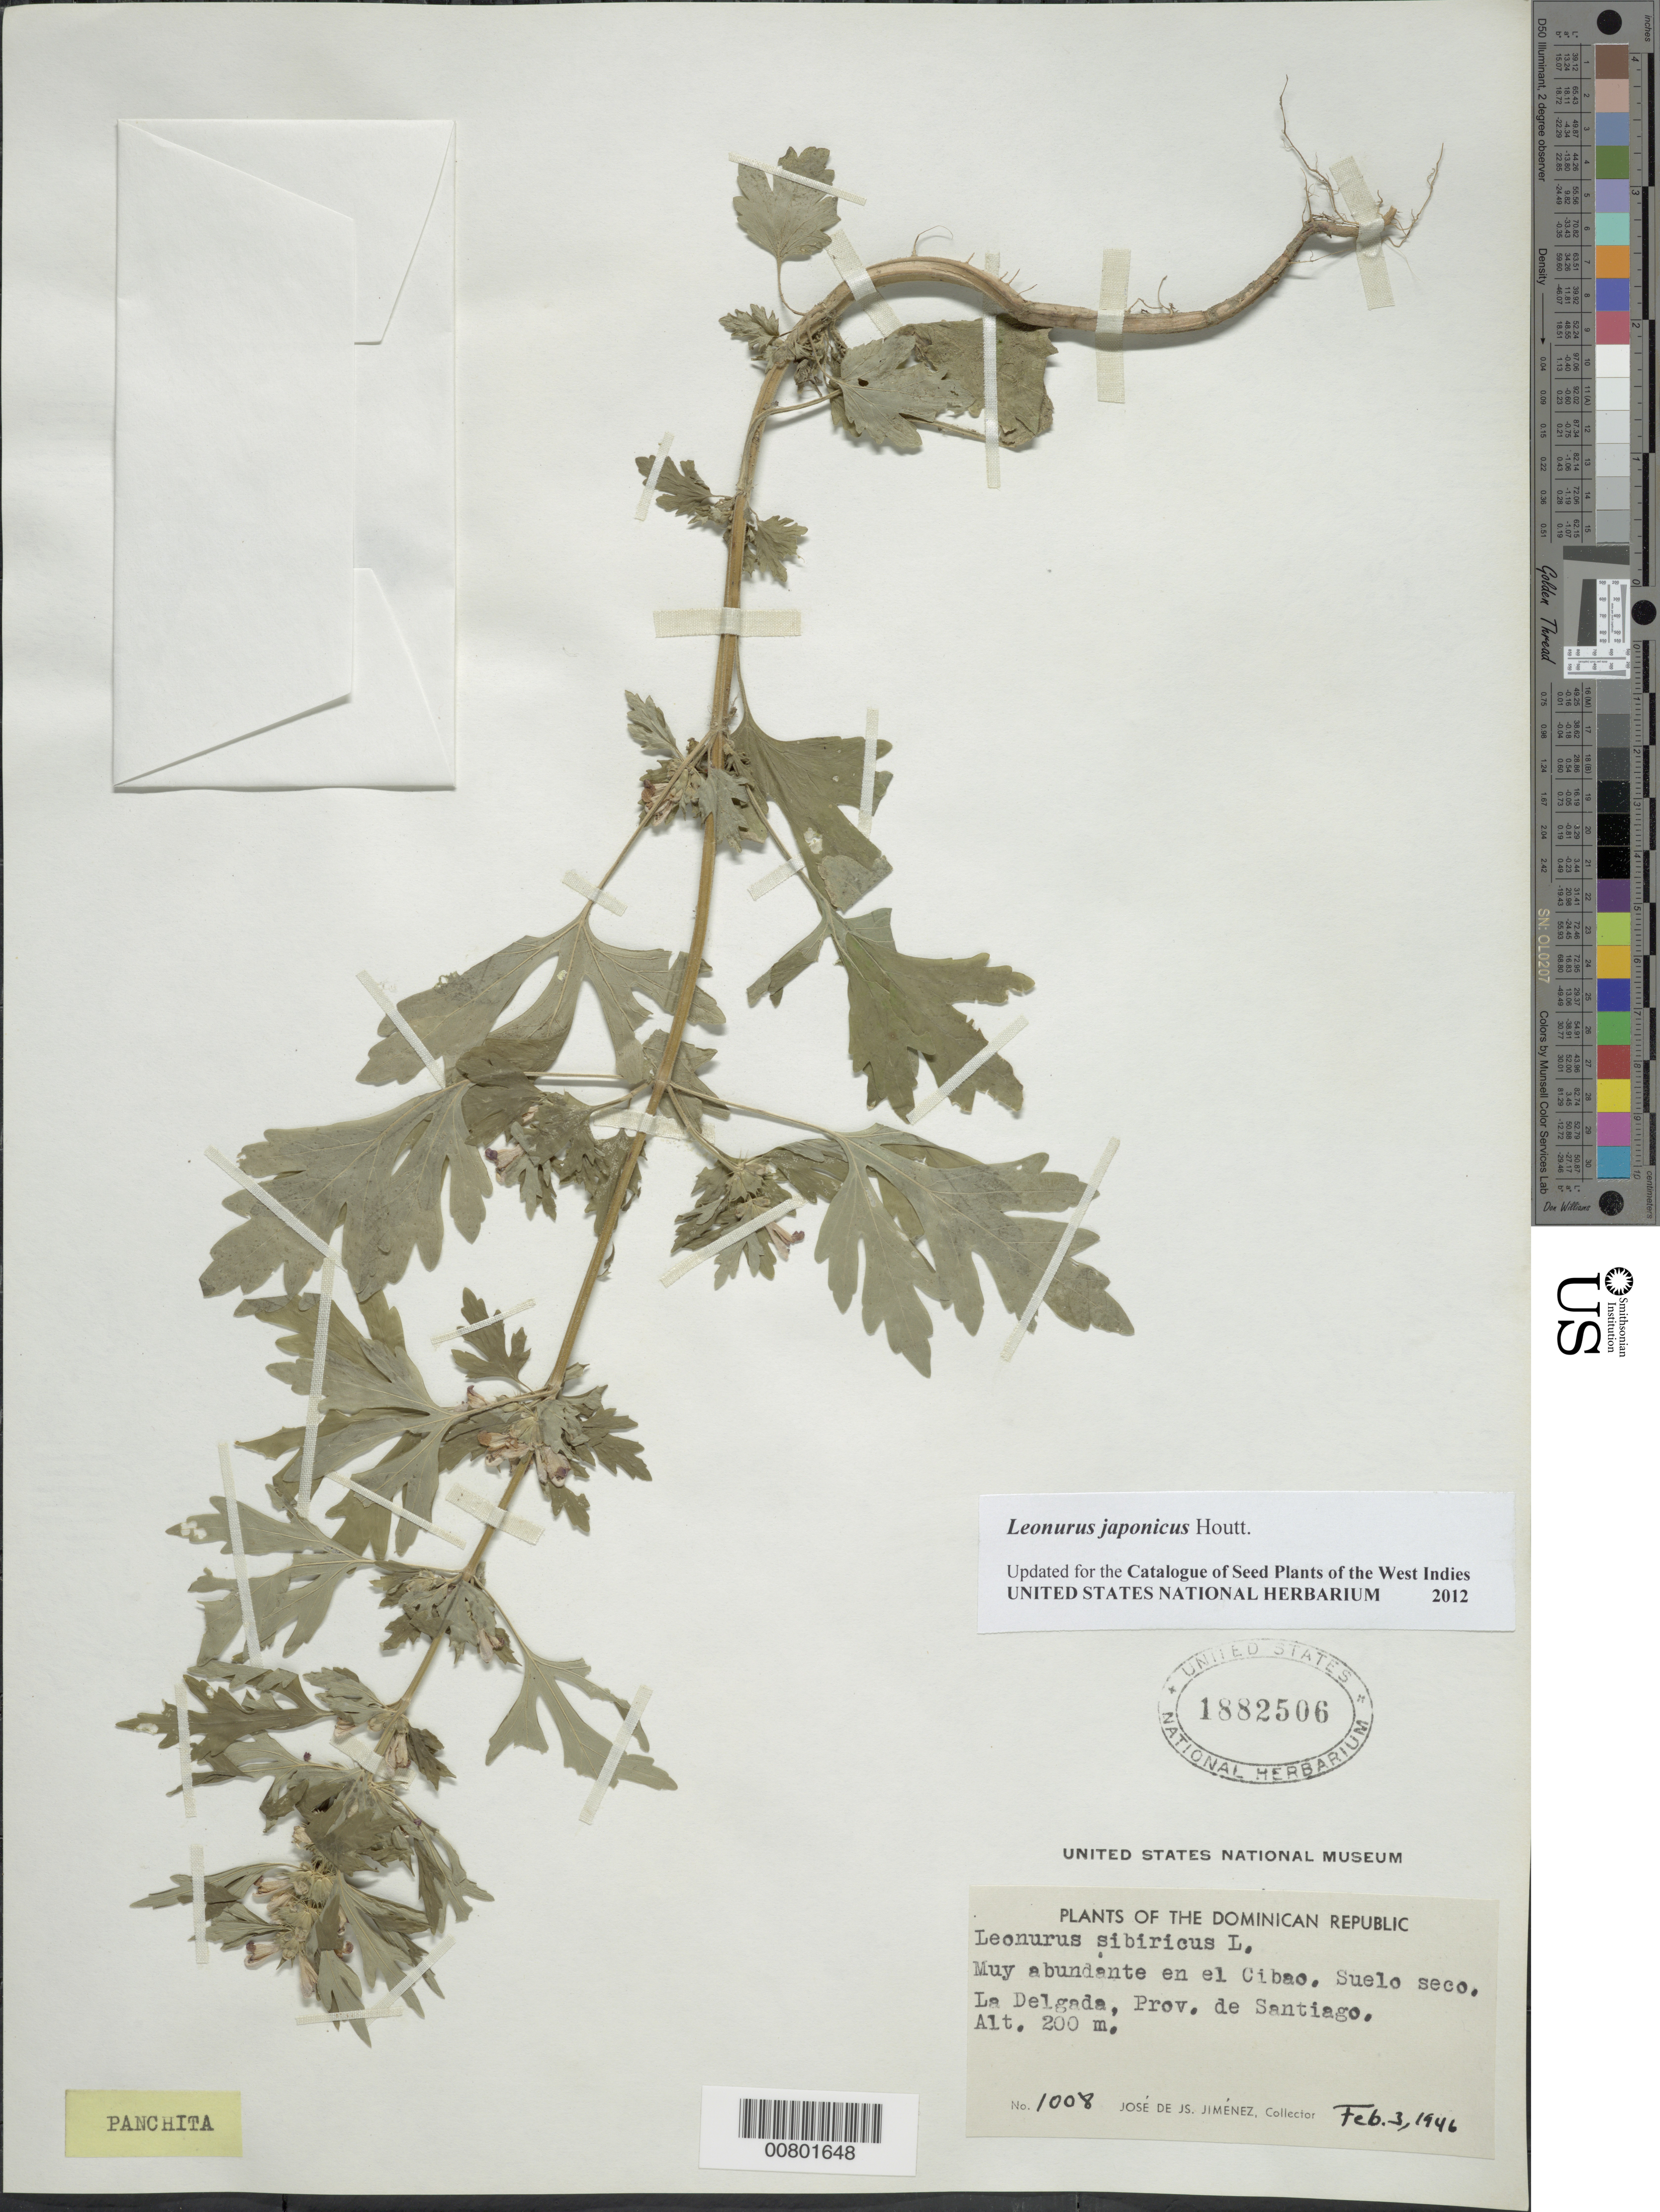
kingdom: Plantae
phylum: Tracheophyta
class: Magnoliopsida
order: Lamiales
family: Lamiaceae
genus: Leonurus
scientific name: Leonurus japonicus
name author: Houtt.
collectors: J. J. Jiménez Almonte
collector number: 1008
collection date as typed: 03 Feb 1946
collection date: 1946-02-03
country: Dominican Republic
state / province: Santiago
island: Hispaniola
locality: El Cibao, La Delgada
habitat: Dry soil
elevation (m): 200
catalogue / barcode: US 1882506